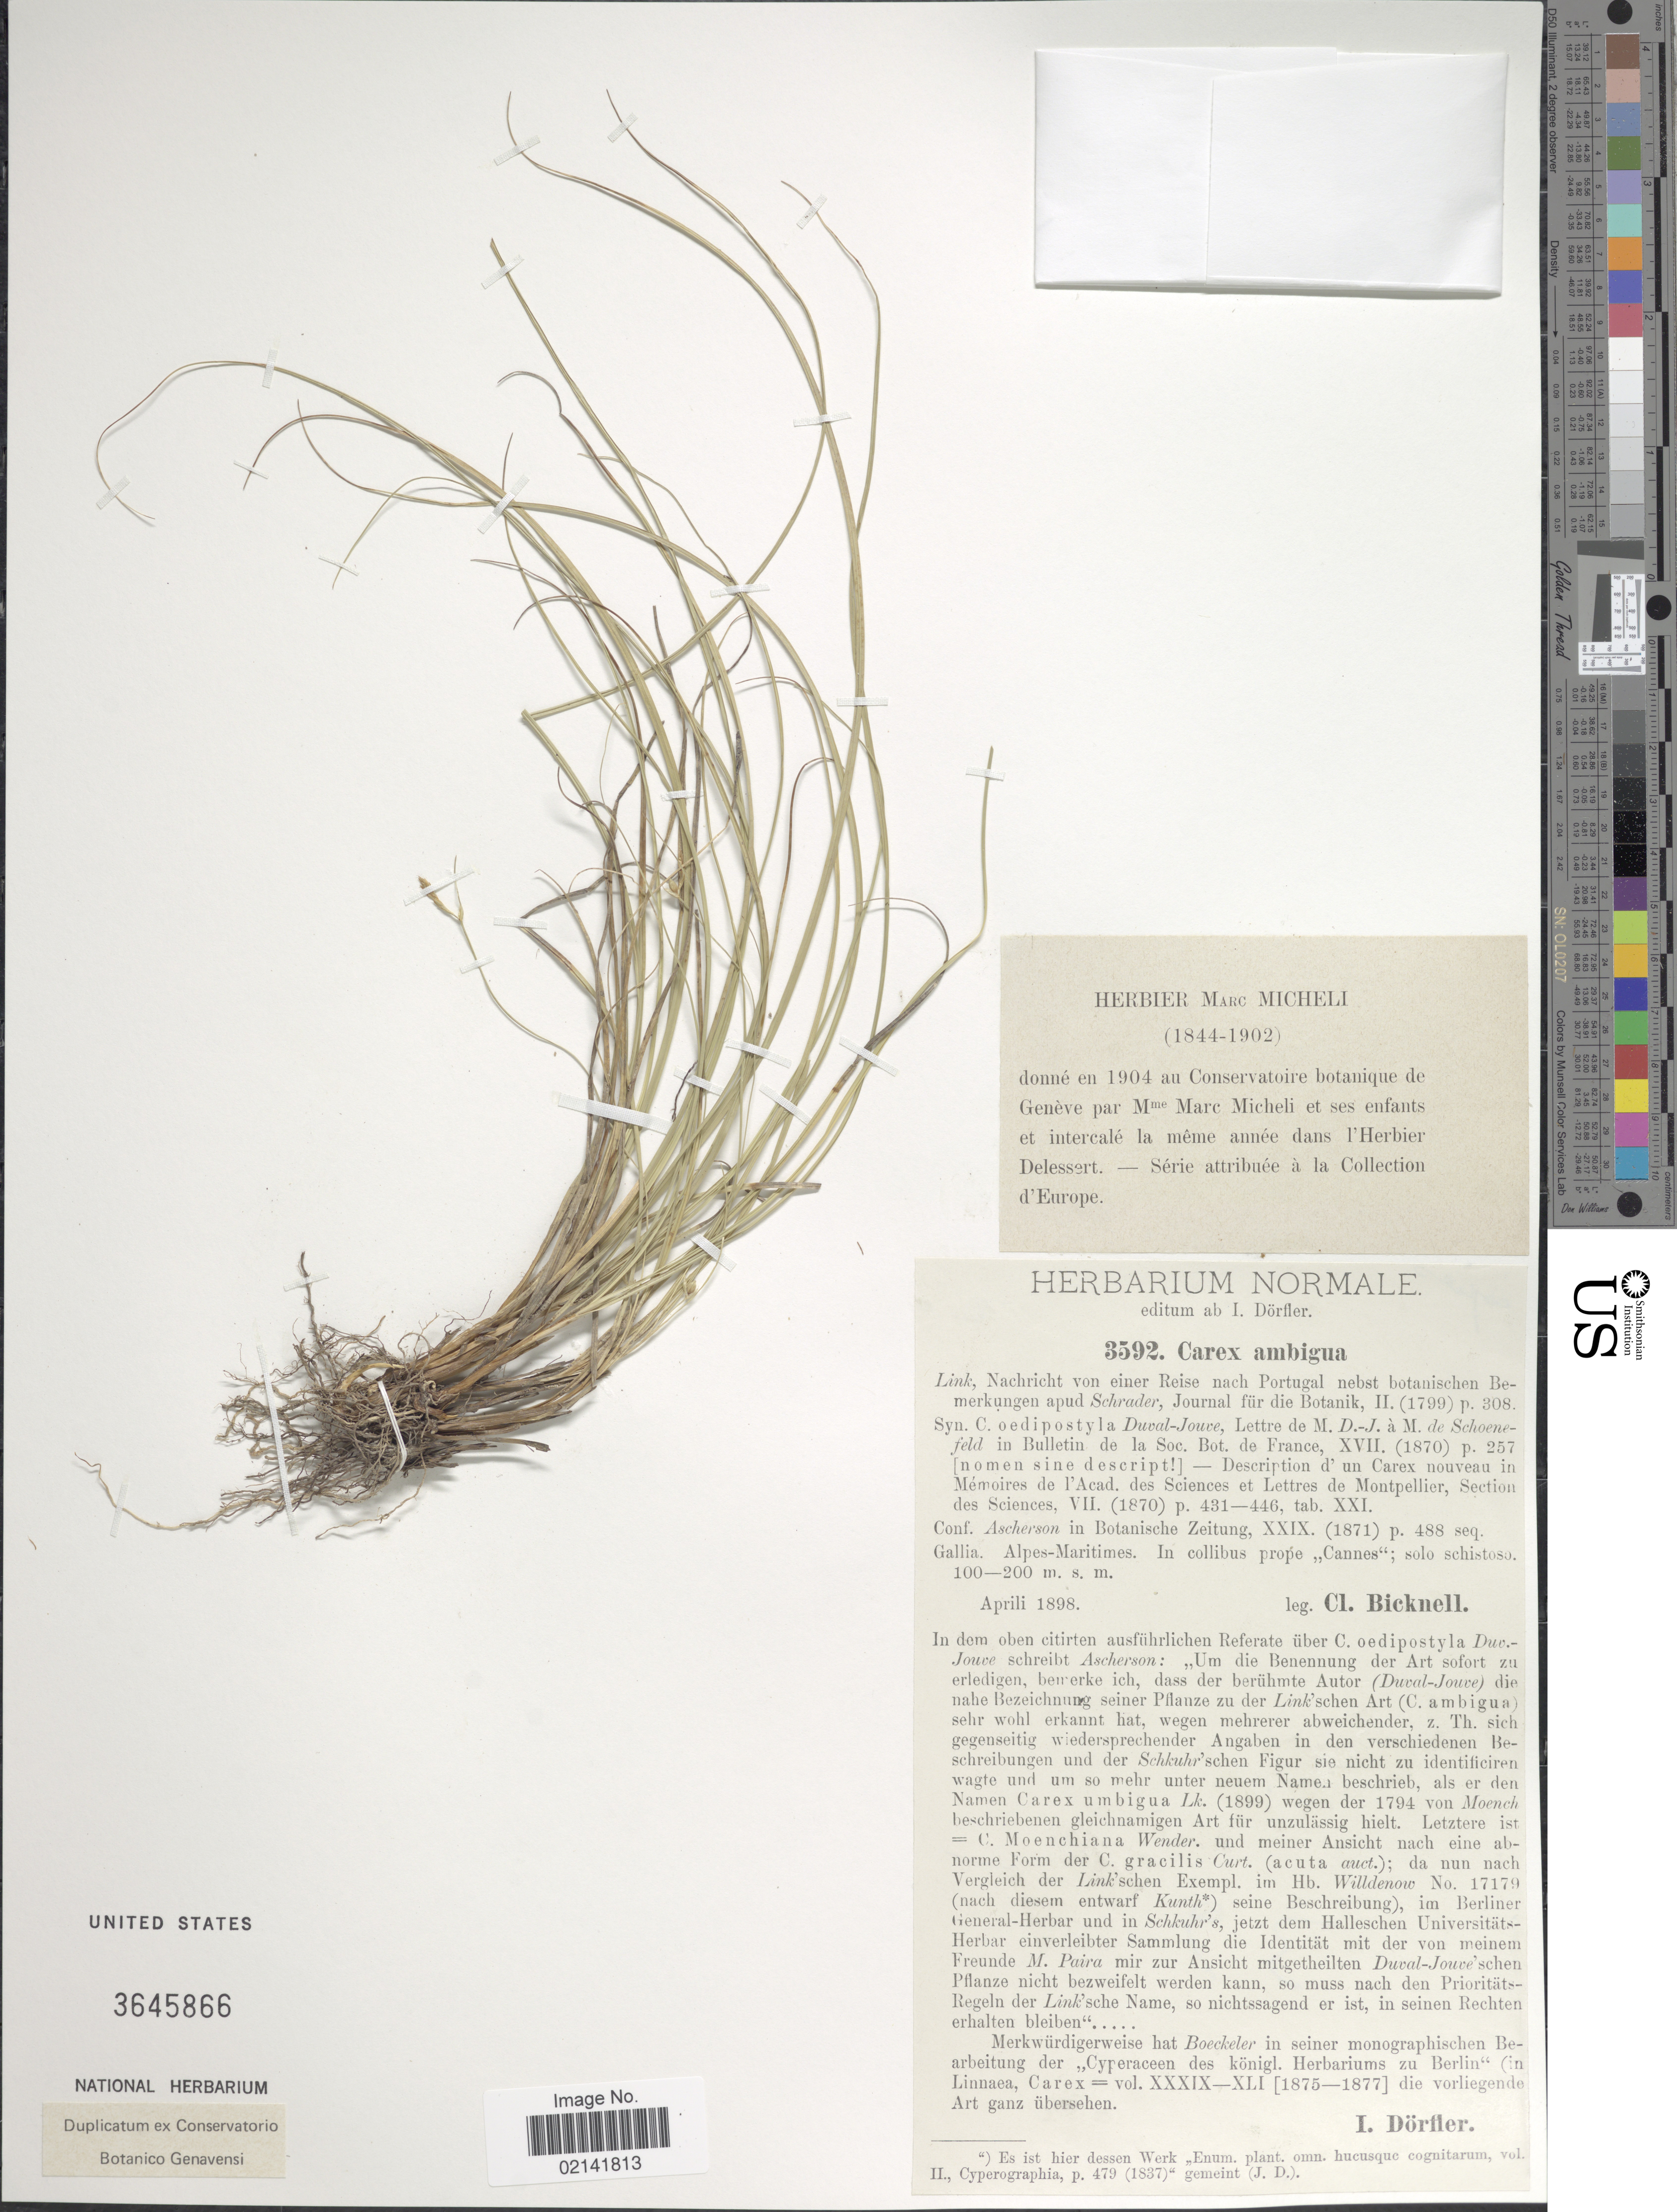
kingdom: Plantae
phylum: Tracheophyta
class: Liliopsida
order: Poales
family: Cyperaceae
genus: Carex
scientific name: Carex oedipostyla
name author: Duval-Jouve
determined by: Strong, Mark T., (BOT), Smithsonian Institution - National Museum of Natural History (UNITED STATES)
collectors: C. Bicknell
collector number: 3592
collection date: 1898-04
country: France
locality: Gallia. Alpes-Maritimes. In collibus prope Cannes; solo schistoso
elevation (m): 100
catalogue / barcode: US 3645866